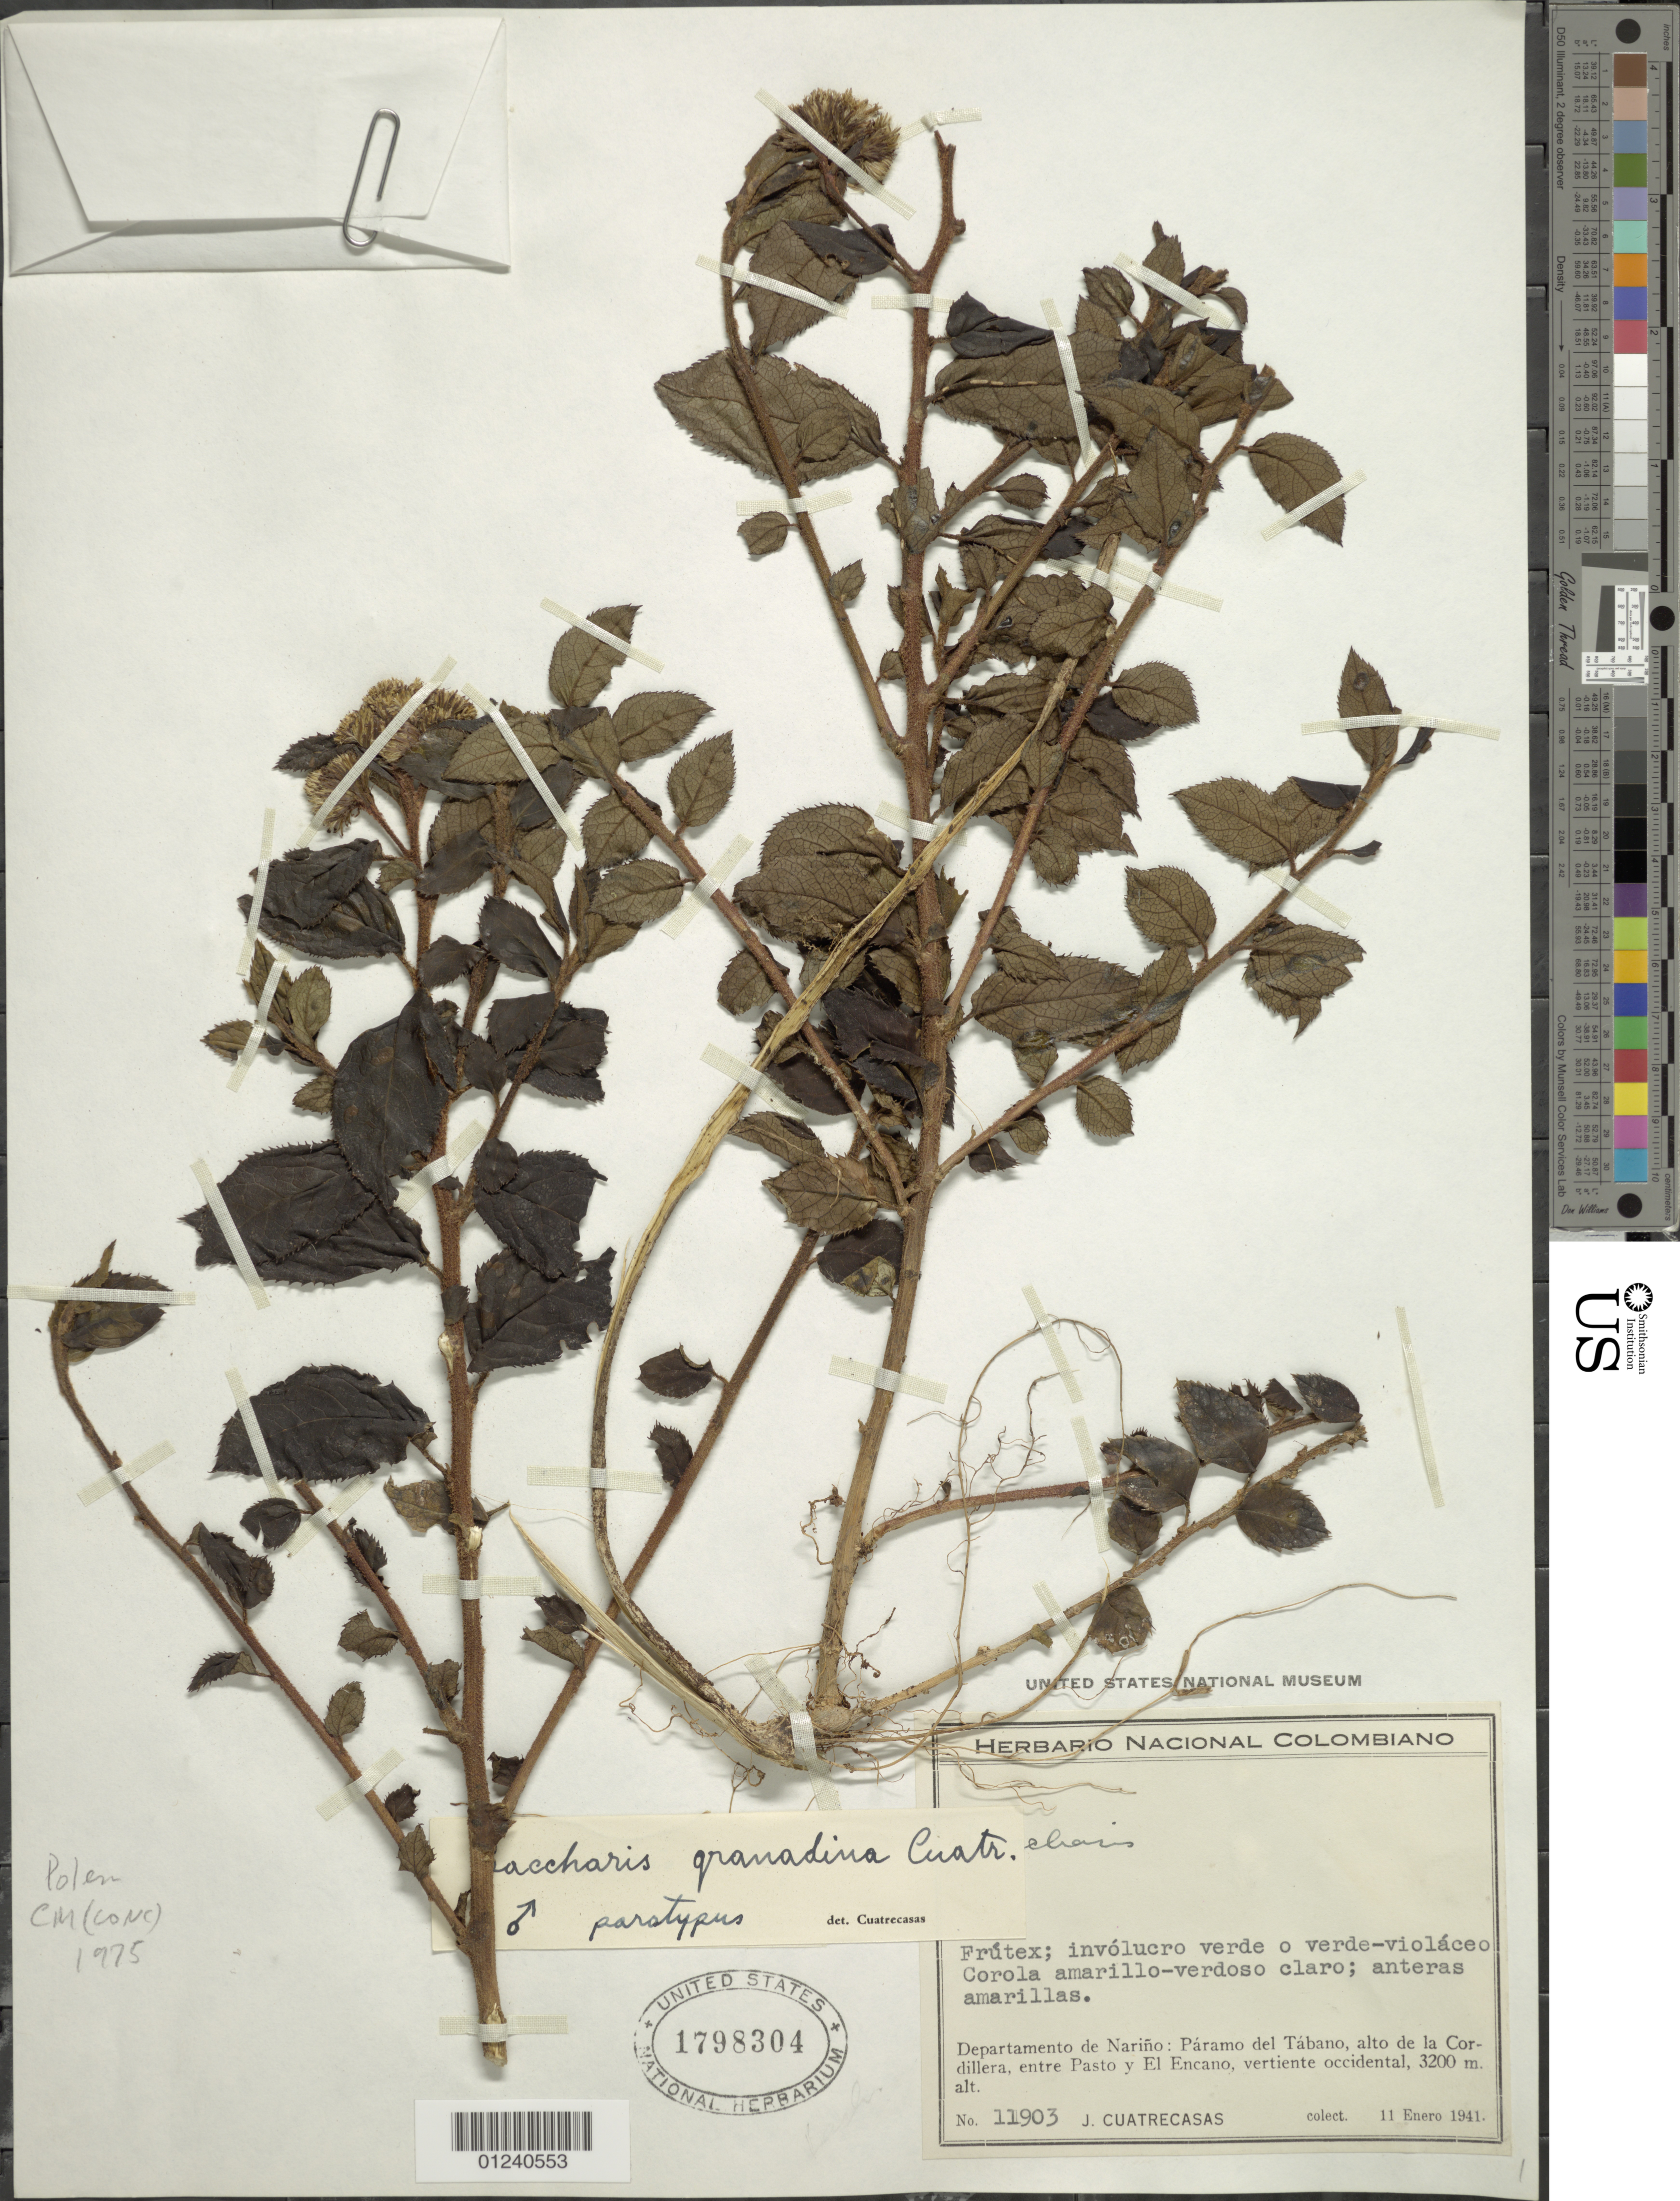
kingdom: Plantae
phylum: Tracheophyta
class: Magnoliopsida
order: Asterales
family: Asteraceae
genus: Baccharis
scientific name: Baccharis genistelloides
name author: (Lam.) Pers.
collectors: J. Cuatrecasas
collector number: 11903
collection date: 1941-01-11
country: Colombia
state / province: Nariño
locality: Páramo del Tábano, alto de la Cordillera, entre Pasto y El Encano, vertiente occidental.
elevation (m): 3200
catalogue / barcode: US 1798304